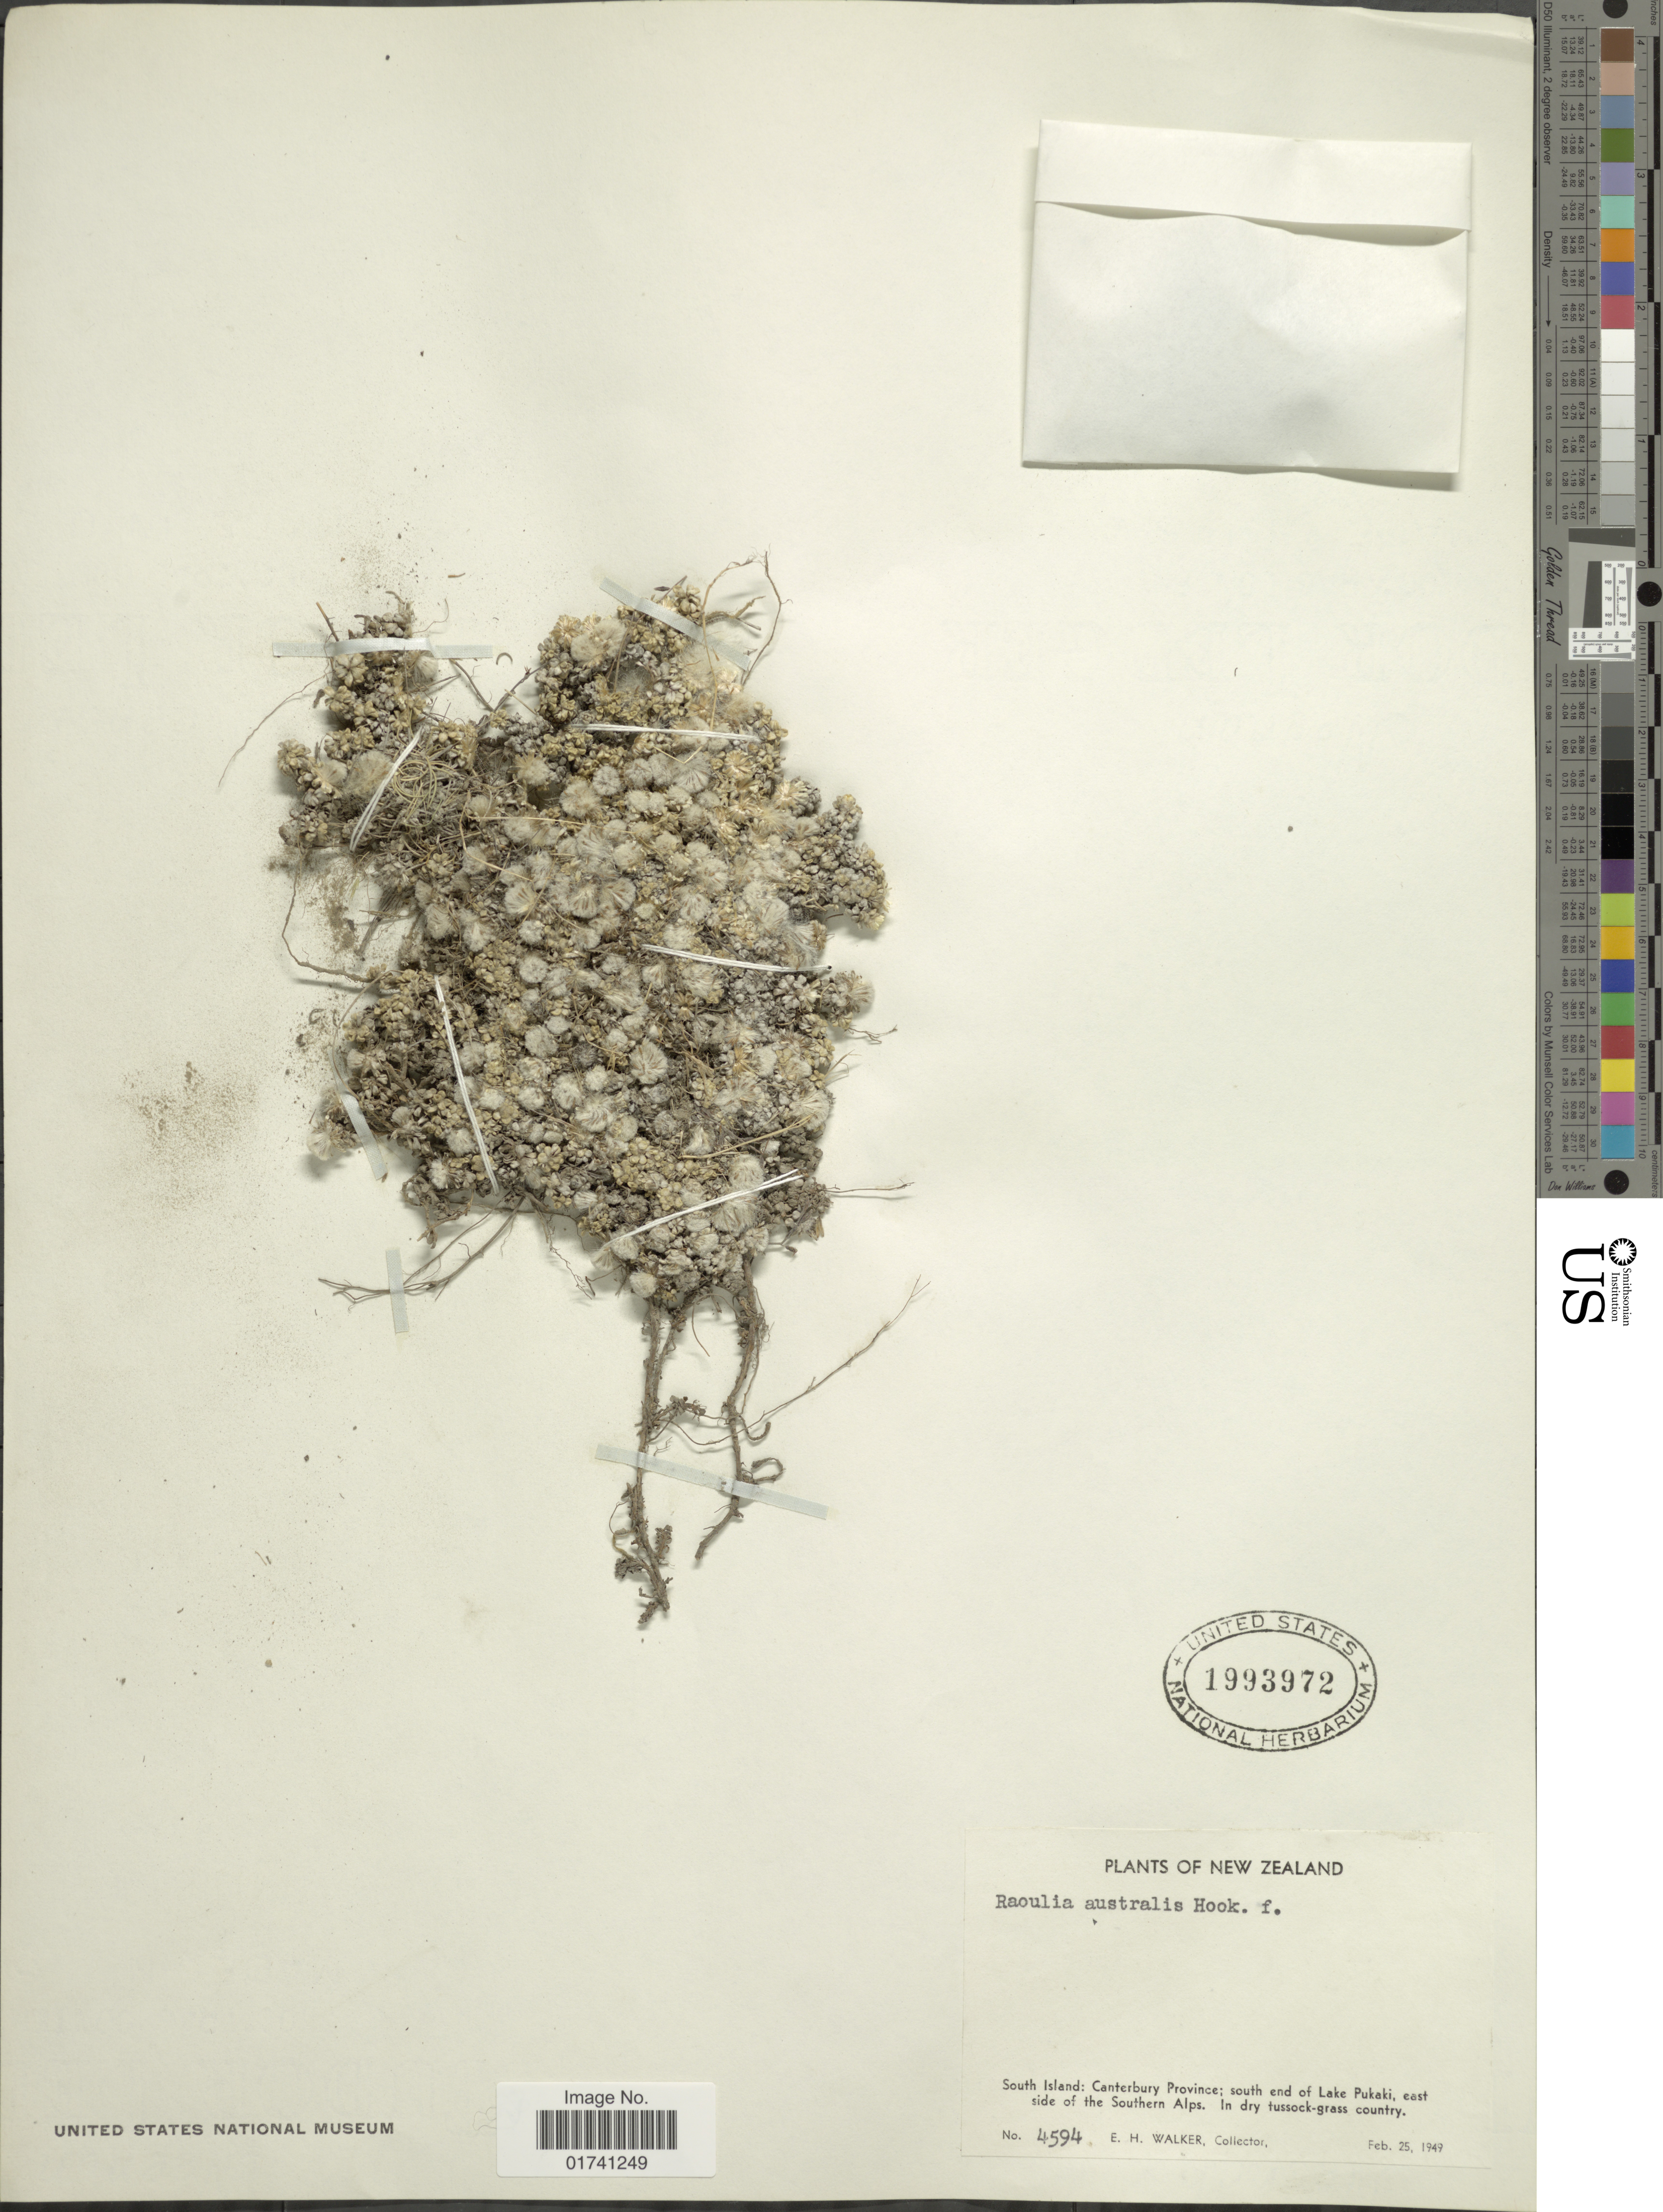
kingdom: Plantae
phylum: Tracheophyta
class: Magnoliopsida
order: Asterales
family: Asteraceae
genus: Raoulia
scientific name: Raoulia australis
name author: Hook. f.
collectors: E. H. Walker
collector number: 4594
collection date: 1949-02-25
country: New Zealand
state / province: Canterbury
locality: South Island; south end of Lake Pukaki, east side of the Southern Alps; in dry tussock-grass country.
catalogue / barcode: US 1993972